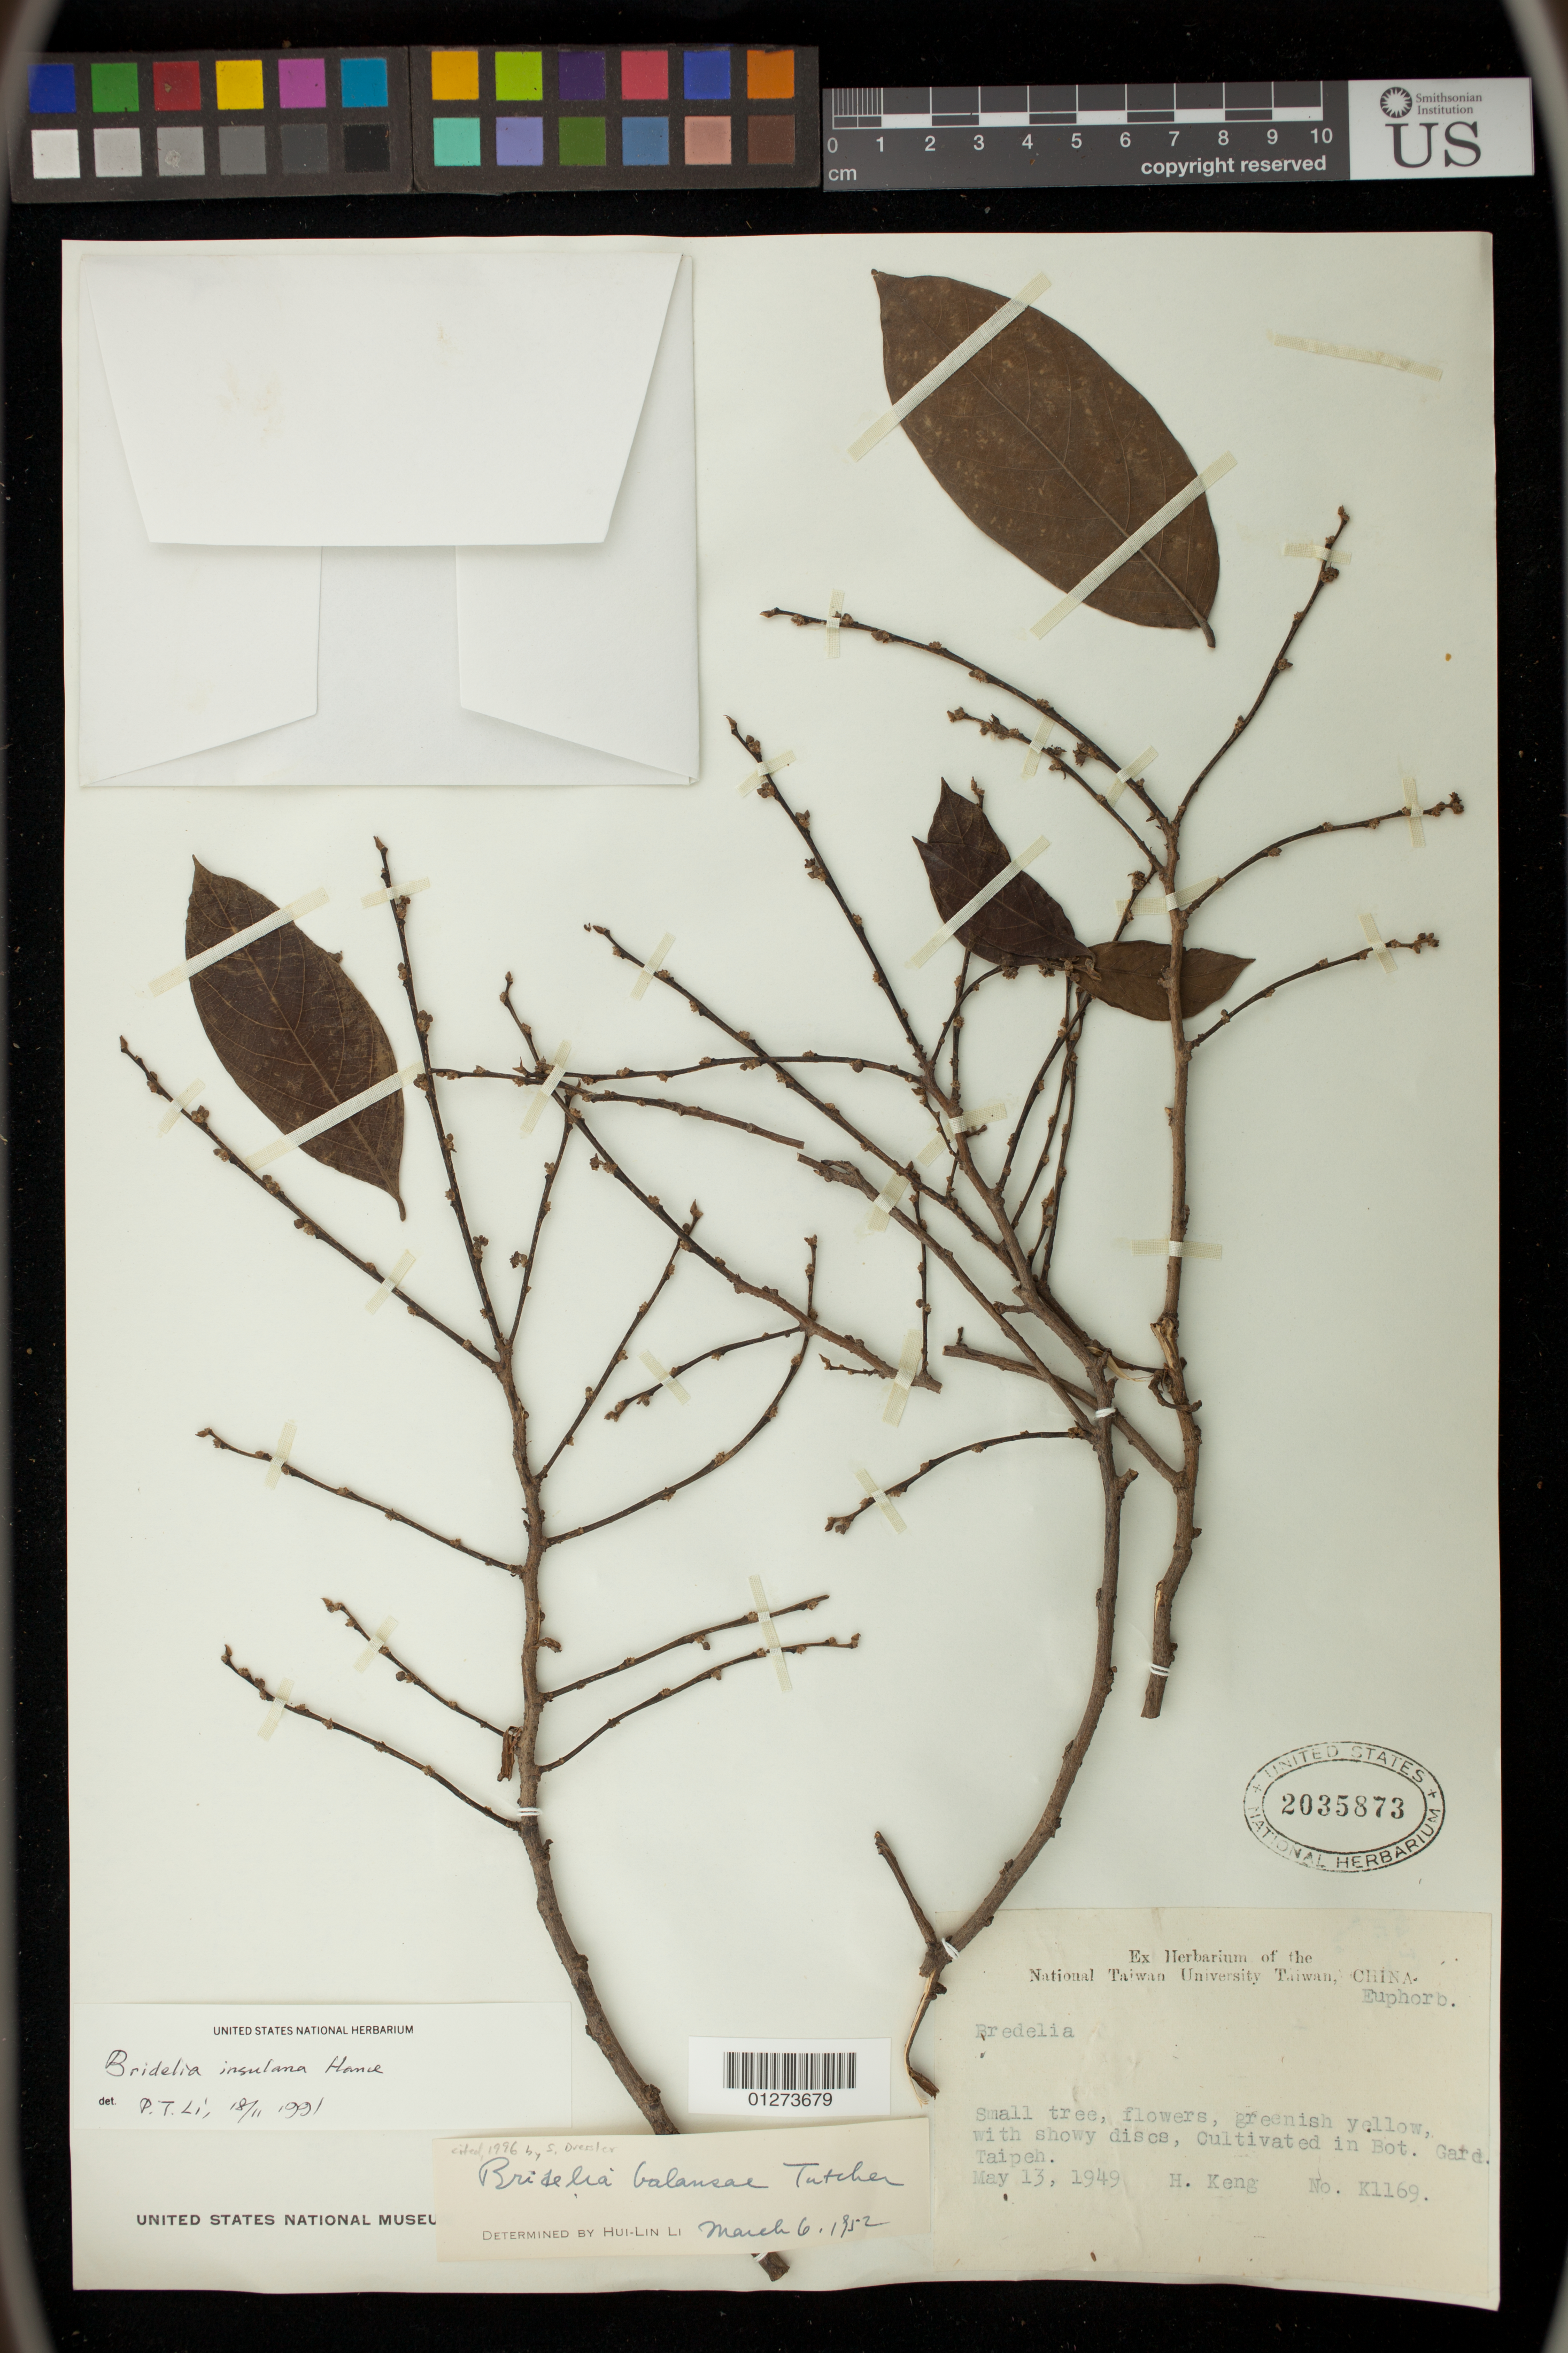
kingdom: Plantae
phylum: Tracheophyta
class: Magnoliopsida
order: Malpighiales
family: Phyllanthaceae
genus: Bridelia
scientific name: Bridelia balansae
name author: Tutcher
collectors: H. Keng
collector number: K1169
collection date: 1949-05-13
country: Taiwan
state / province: Taipei City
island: Taiwan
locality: Cultivated in Botanic Garden Taipeh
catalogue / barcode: US 2035873